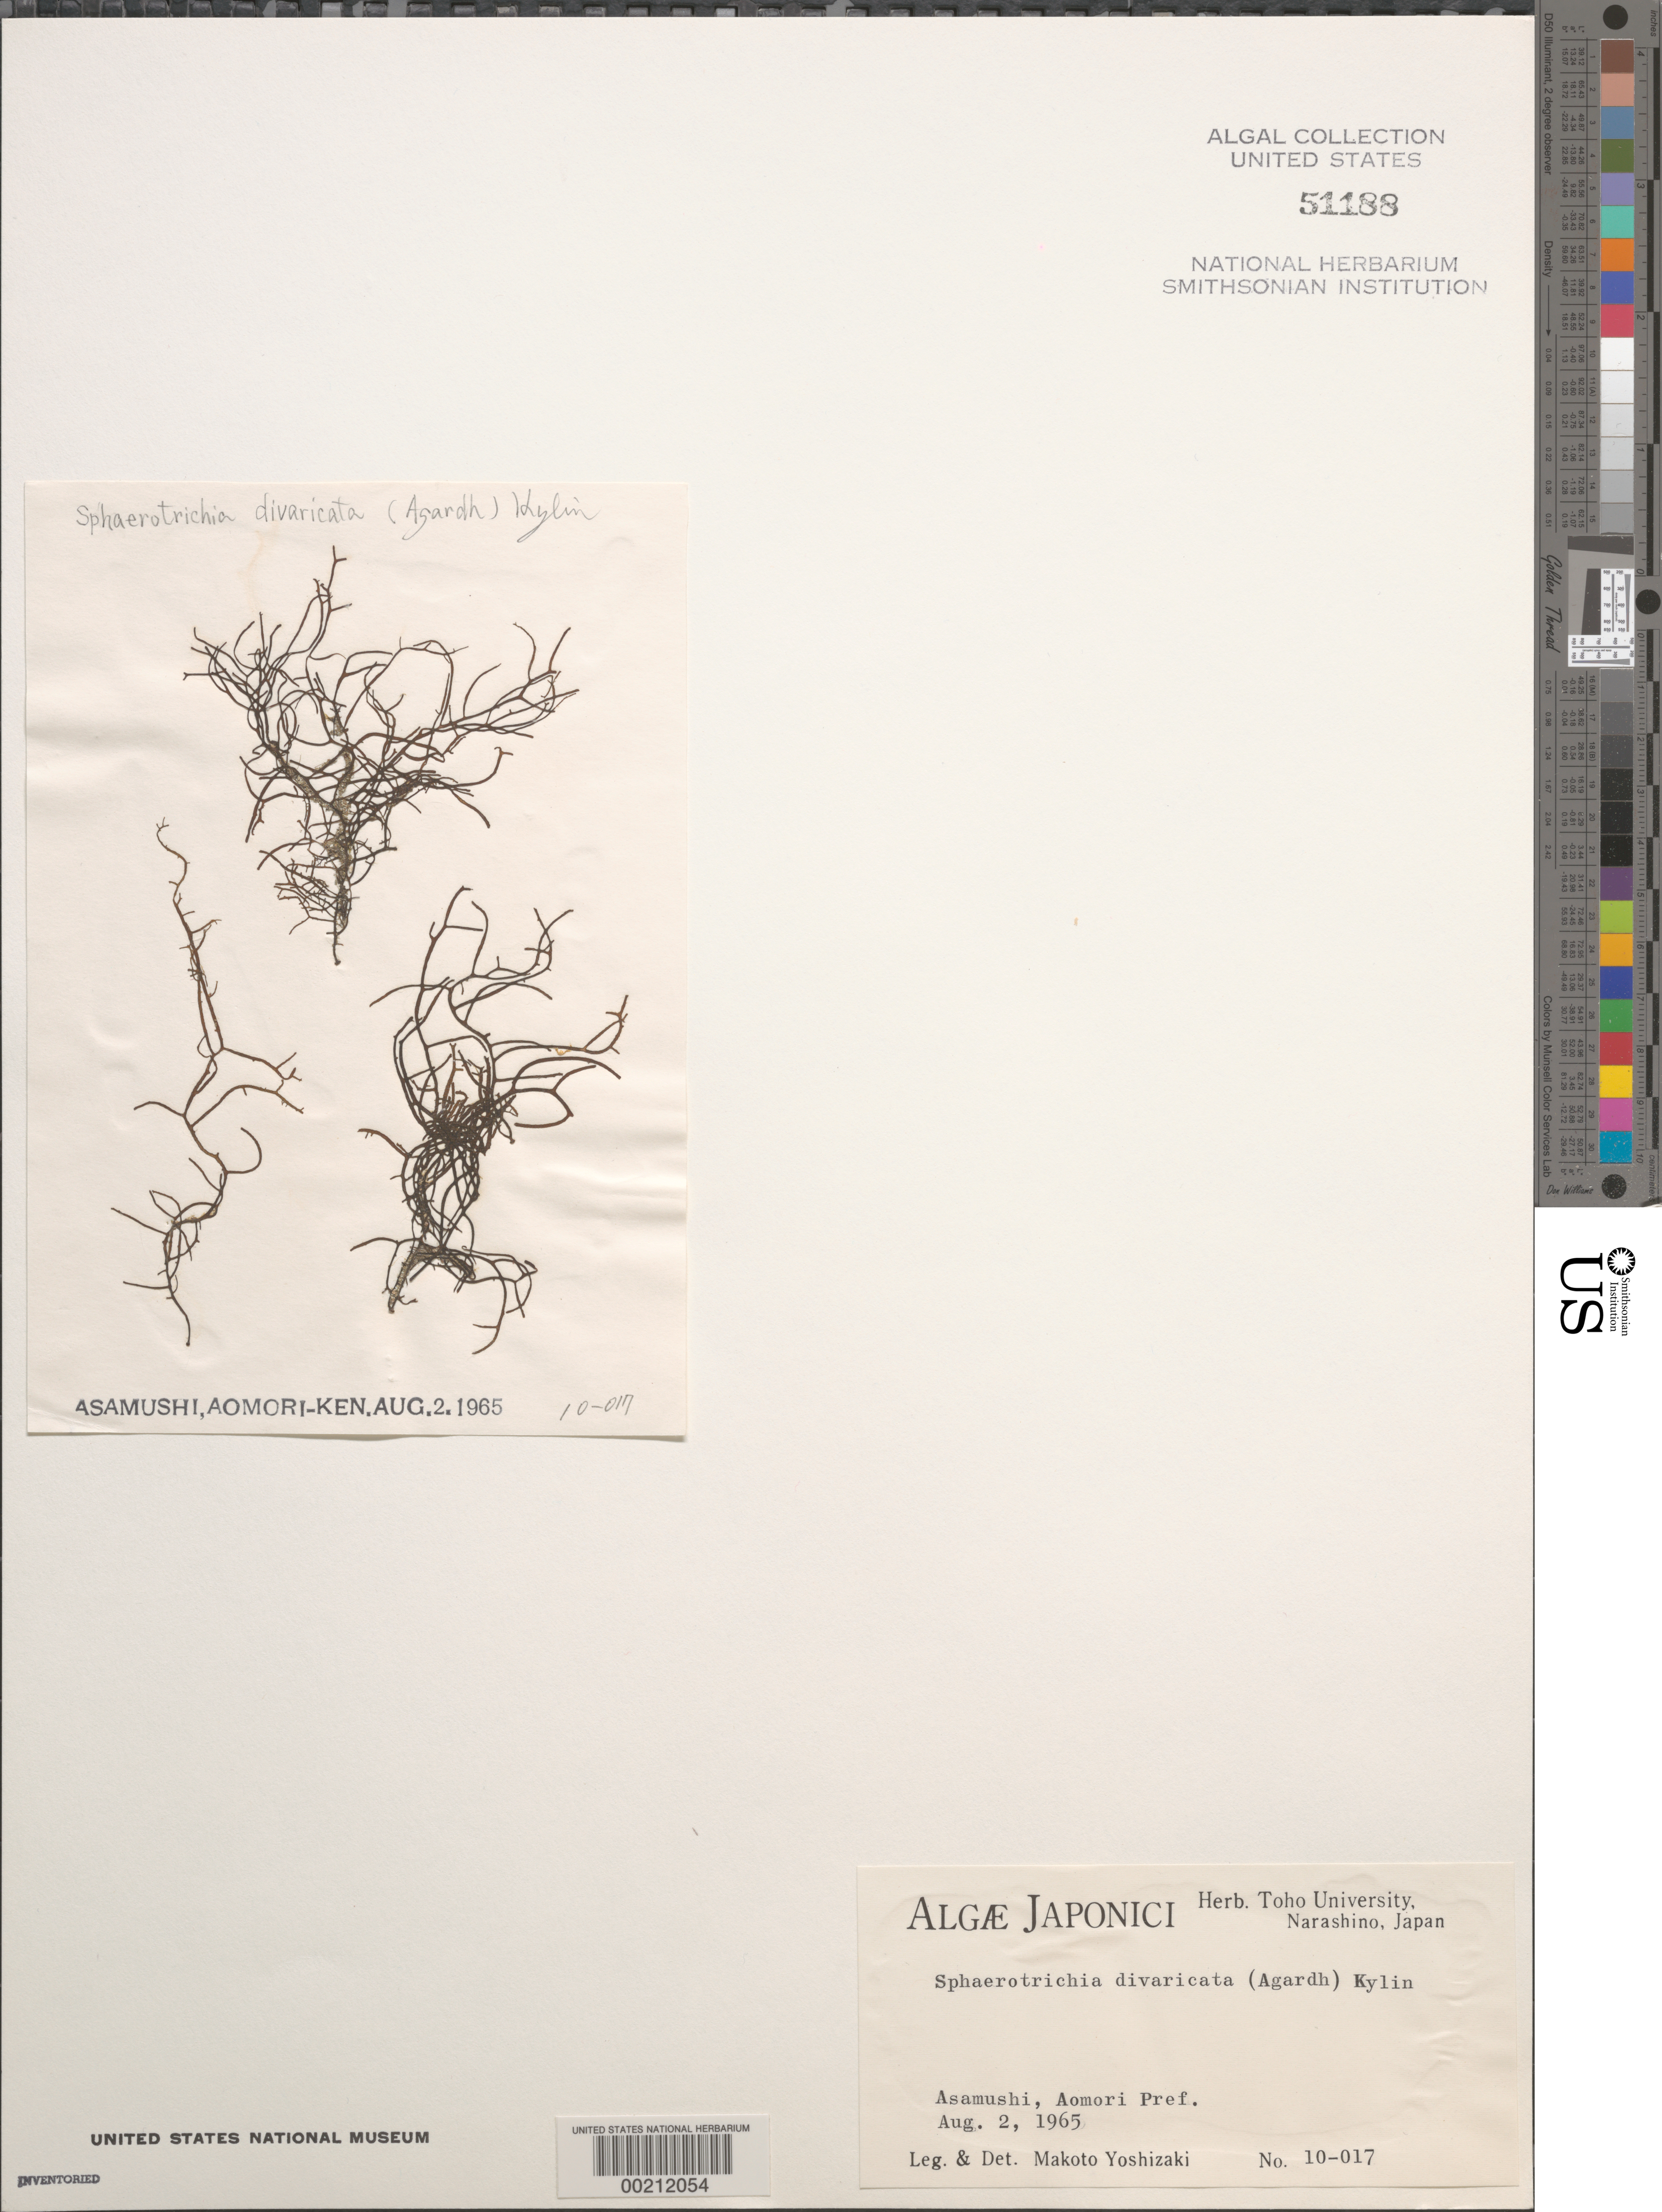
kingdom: Chromista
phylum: Ochrophyta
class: Phaeophyceae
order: Ectocarpales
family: Chordariaceae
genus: Sphaerotrichia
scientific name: Sphaerotrichia divaricata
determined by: Yoshizaki, M.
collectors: M. Yoshizaki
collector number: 10-017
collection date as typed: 02 Aug 1965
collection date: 1965-08-02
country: Japan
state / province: Aomori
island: Honshu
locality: Asamushi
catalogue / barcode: US 51188